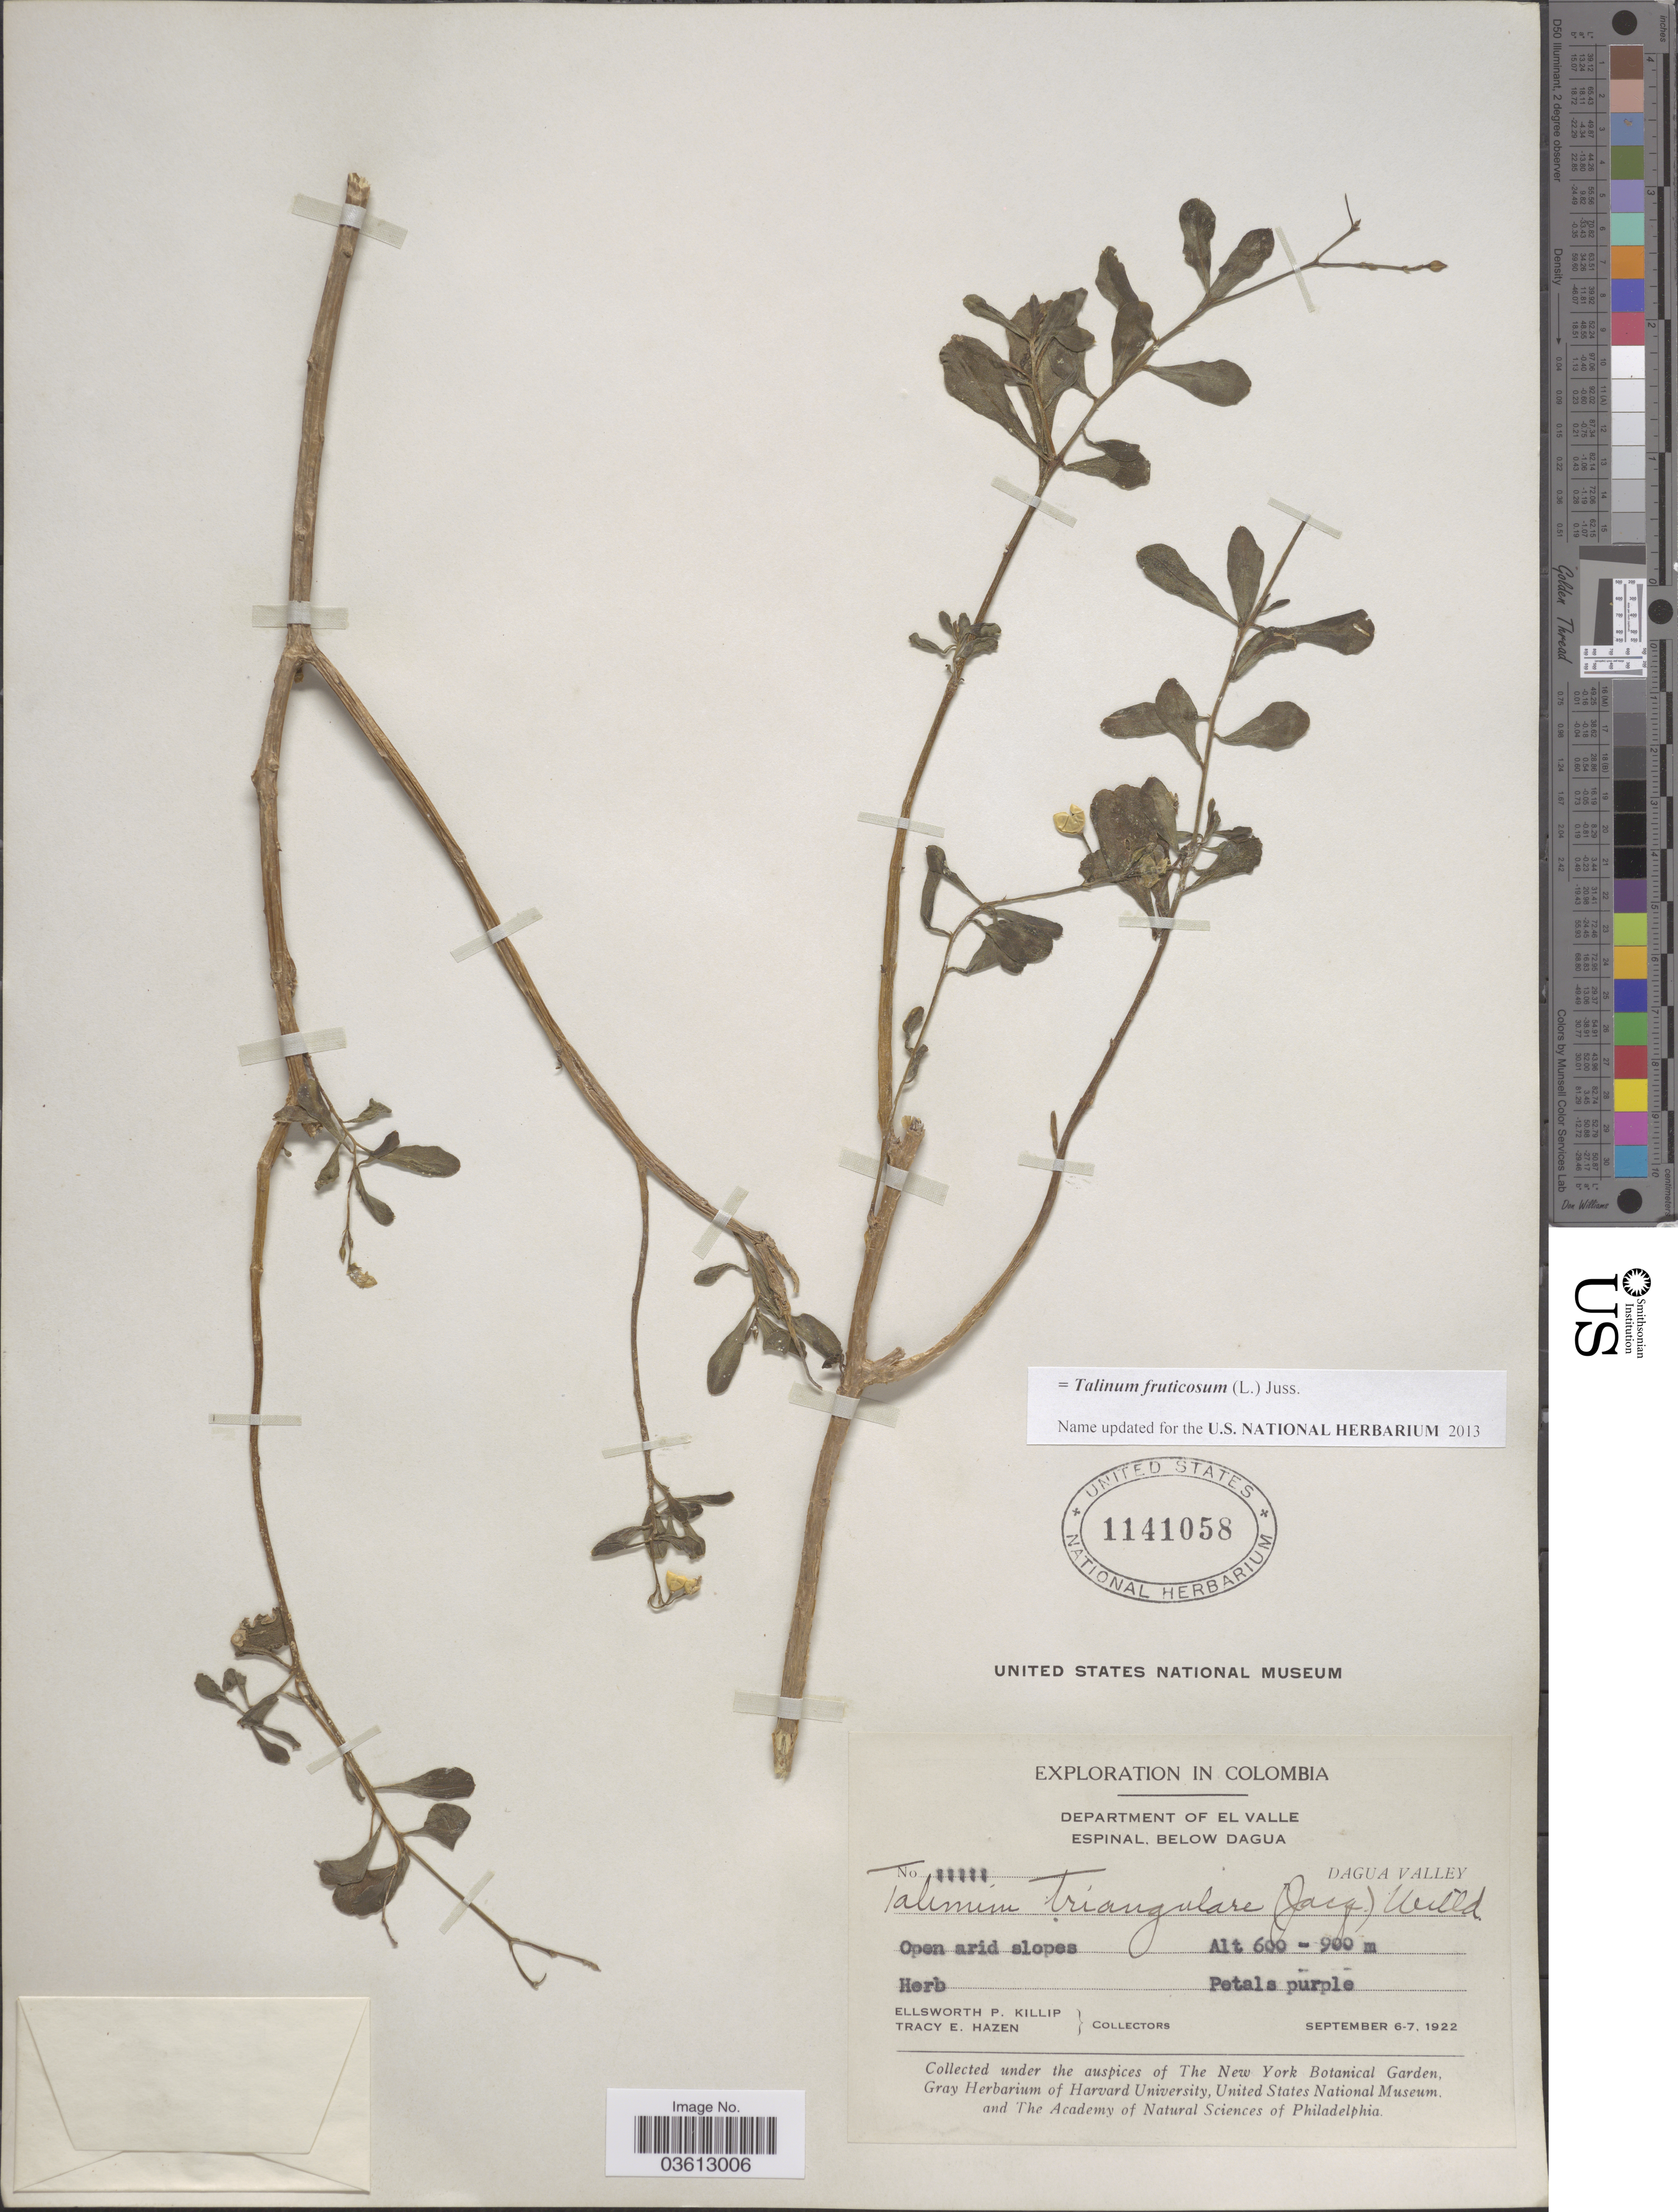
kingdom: Plantae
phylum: Tracheophyta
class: Magnoliopsida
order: Caryophyllales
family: Talinaceae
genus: Talinum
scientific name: Talinum fruticosum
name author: (L.) Juss.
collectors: E. P. Killip & T. E. Hazen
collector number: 11111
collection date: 1922-09-06/1922-09-07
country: Colombia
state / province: Valle del Cauca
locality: Department of El Valle. Espinal, below Dagua. Dagua Valley.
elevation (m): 600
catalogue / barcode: US 1141058